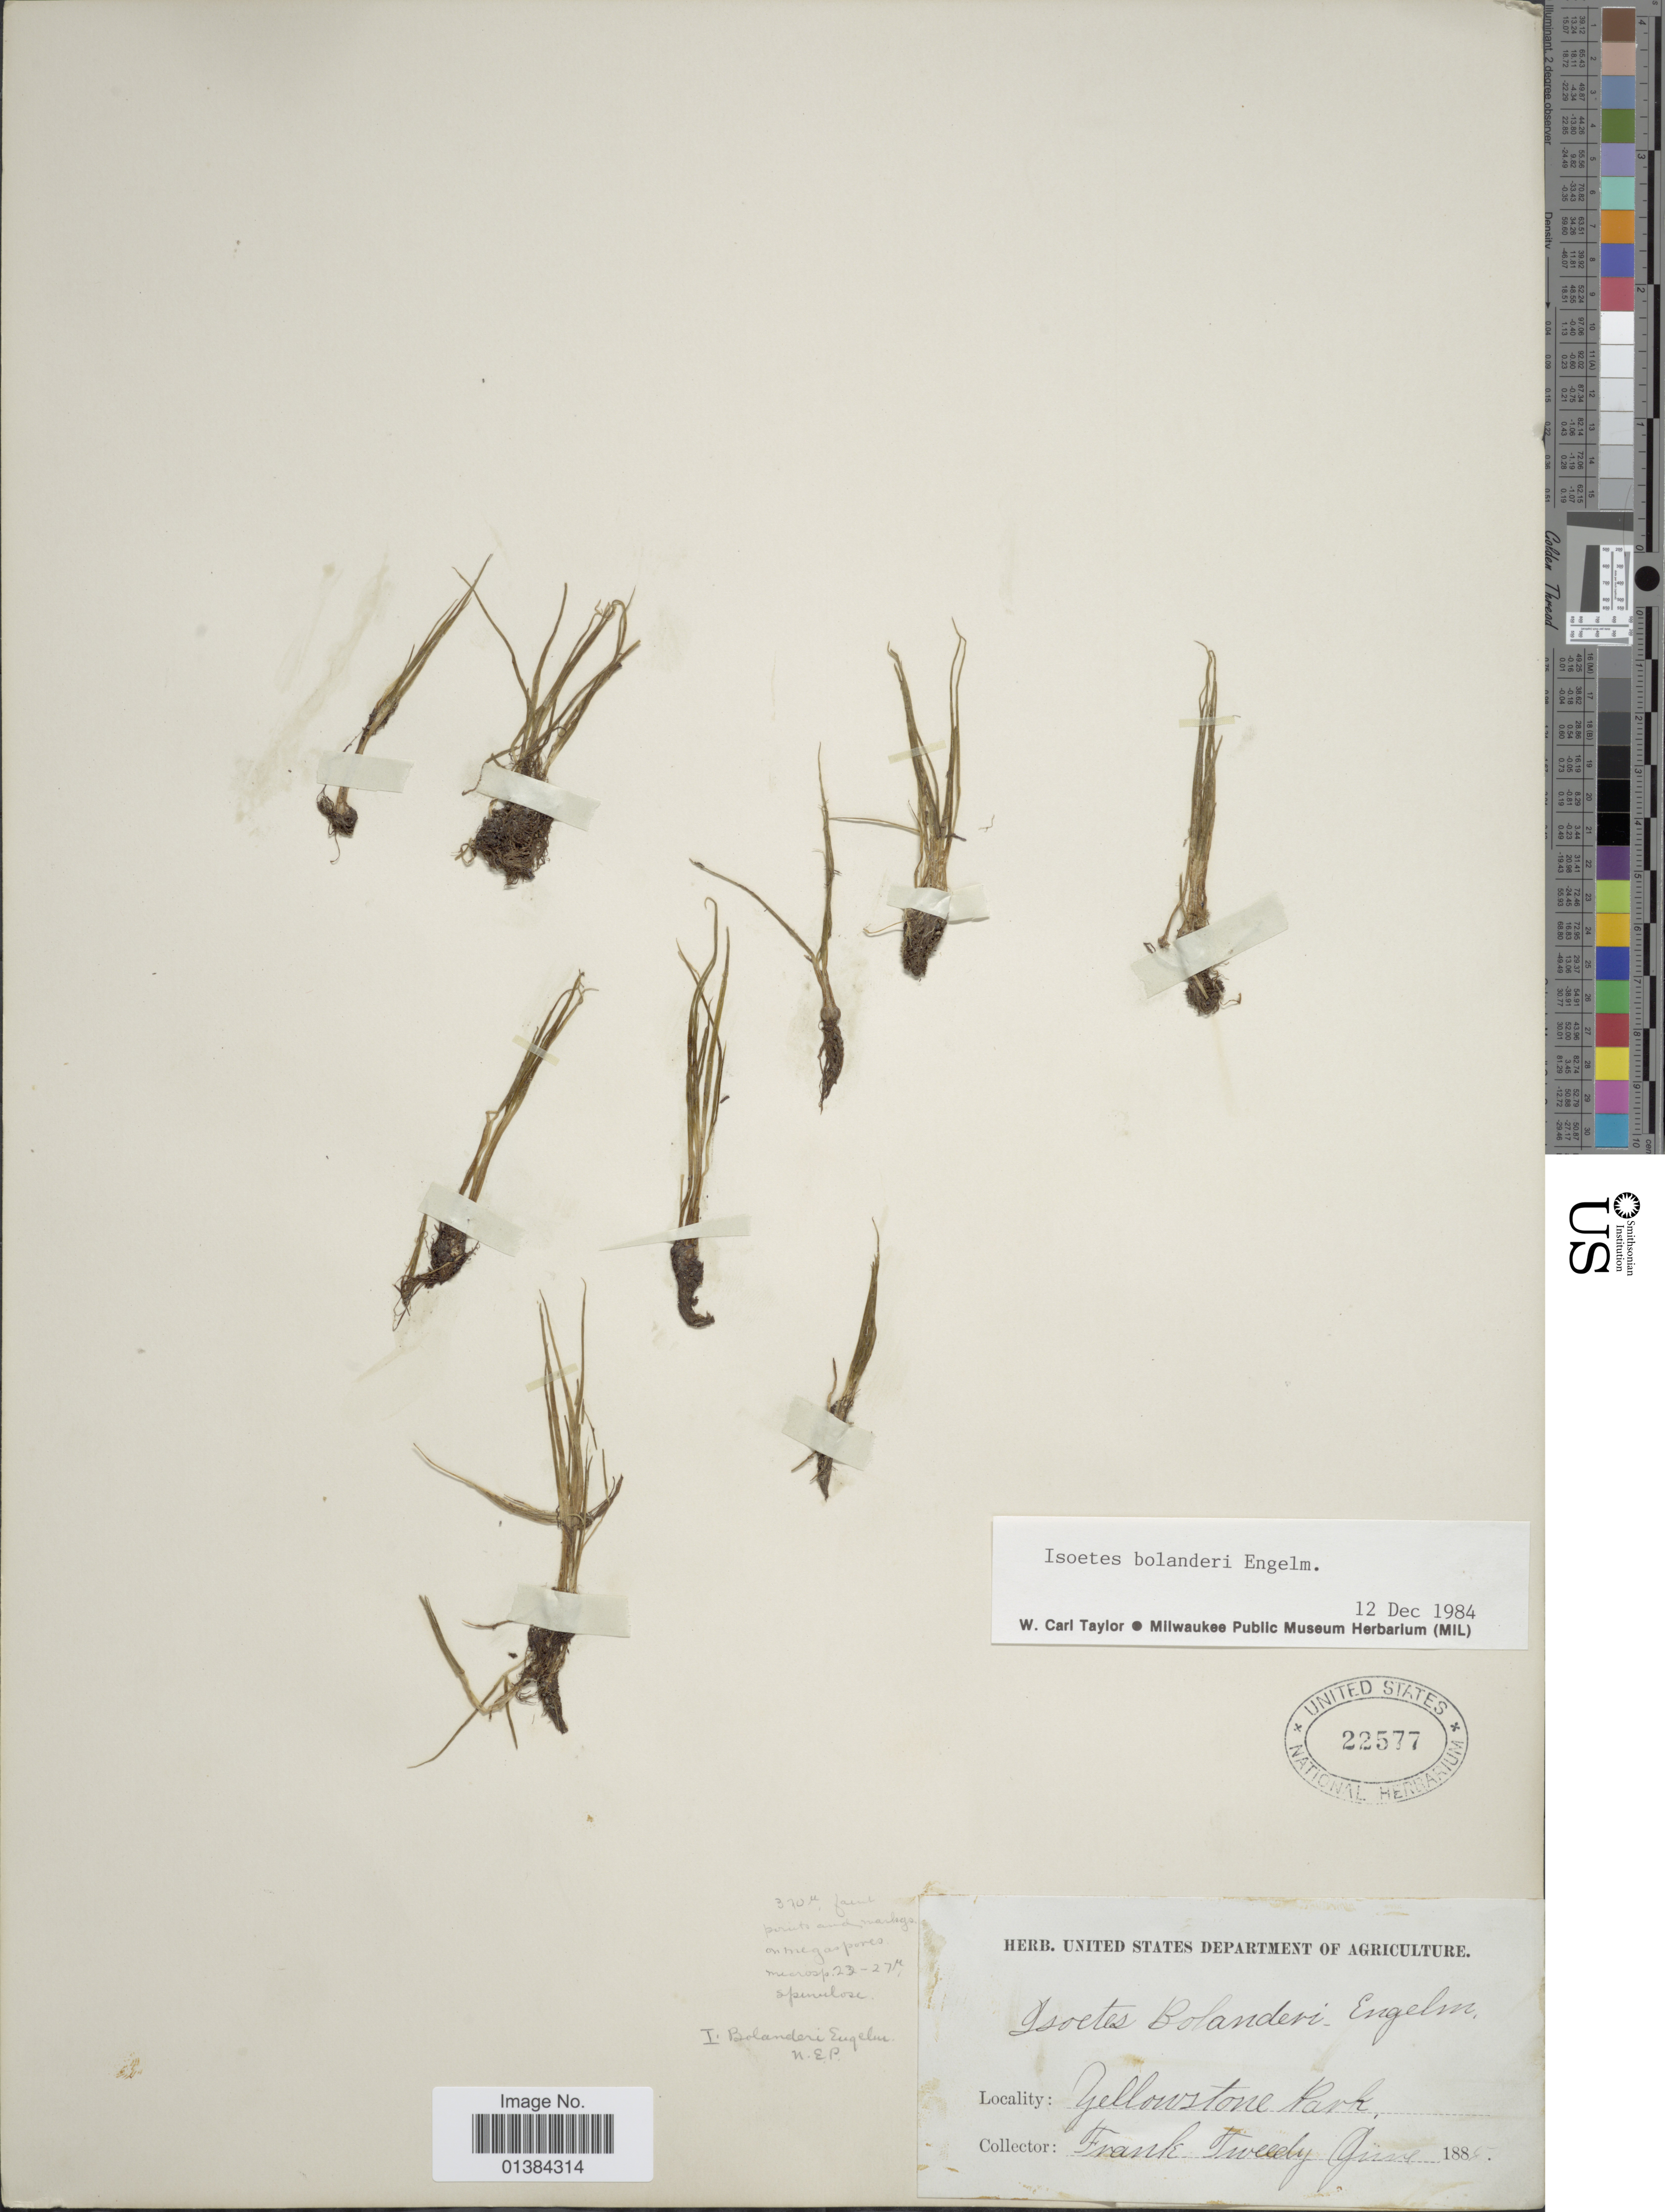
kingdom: Plantae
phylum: Tracheophyta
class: Lycopodiopsida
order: Isoetales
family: Isoetaceae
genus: Isoetes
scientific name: Isoetes bolanderi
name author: Engelm.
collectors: F. Tweedy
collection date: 1885-06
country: United States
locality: Yellowstone Park.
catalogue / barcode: US 22577